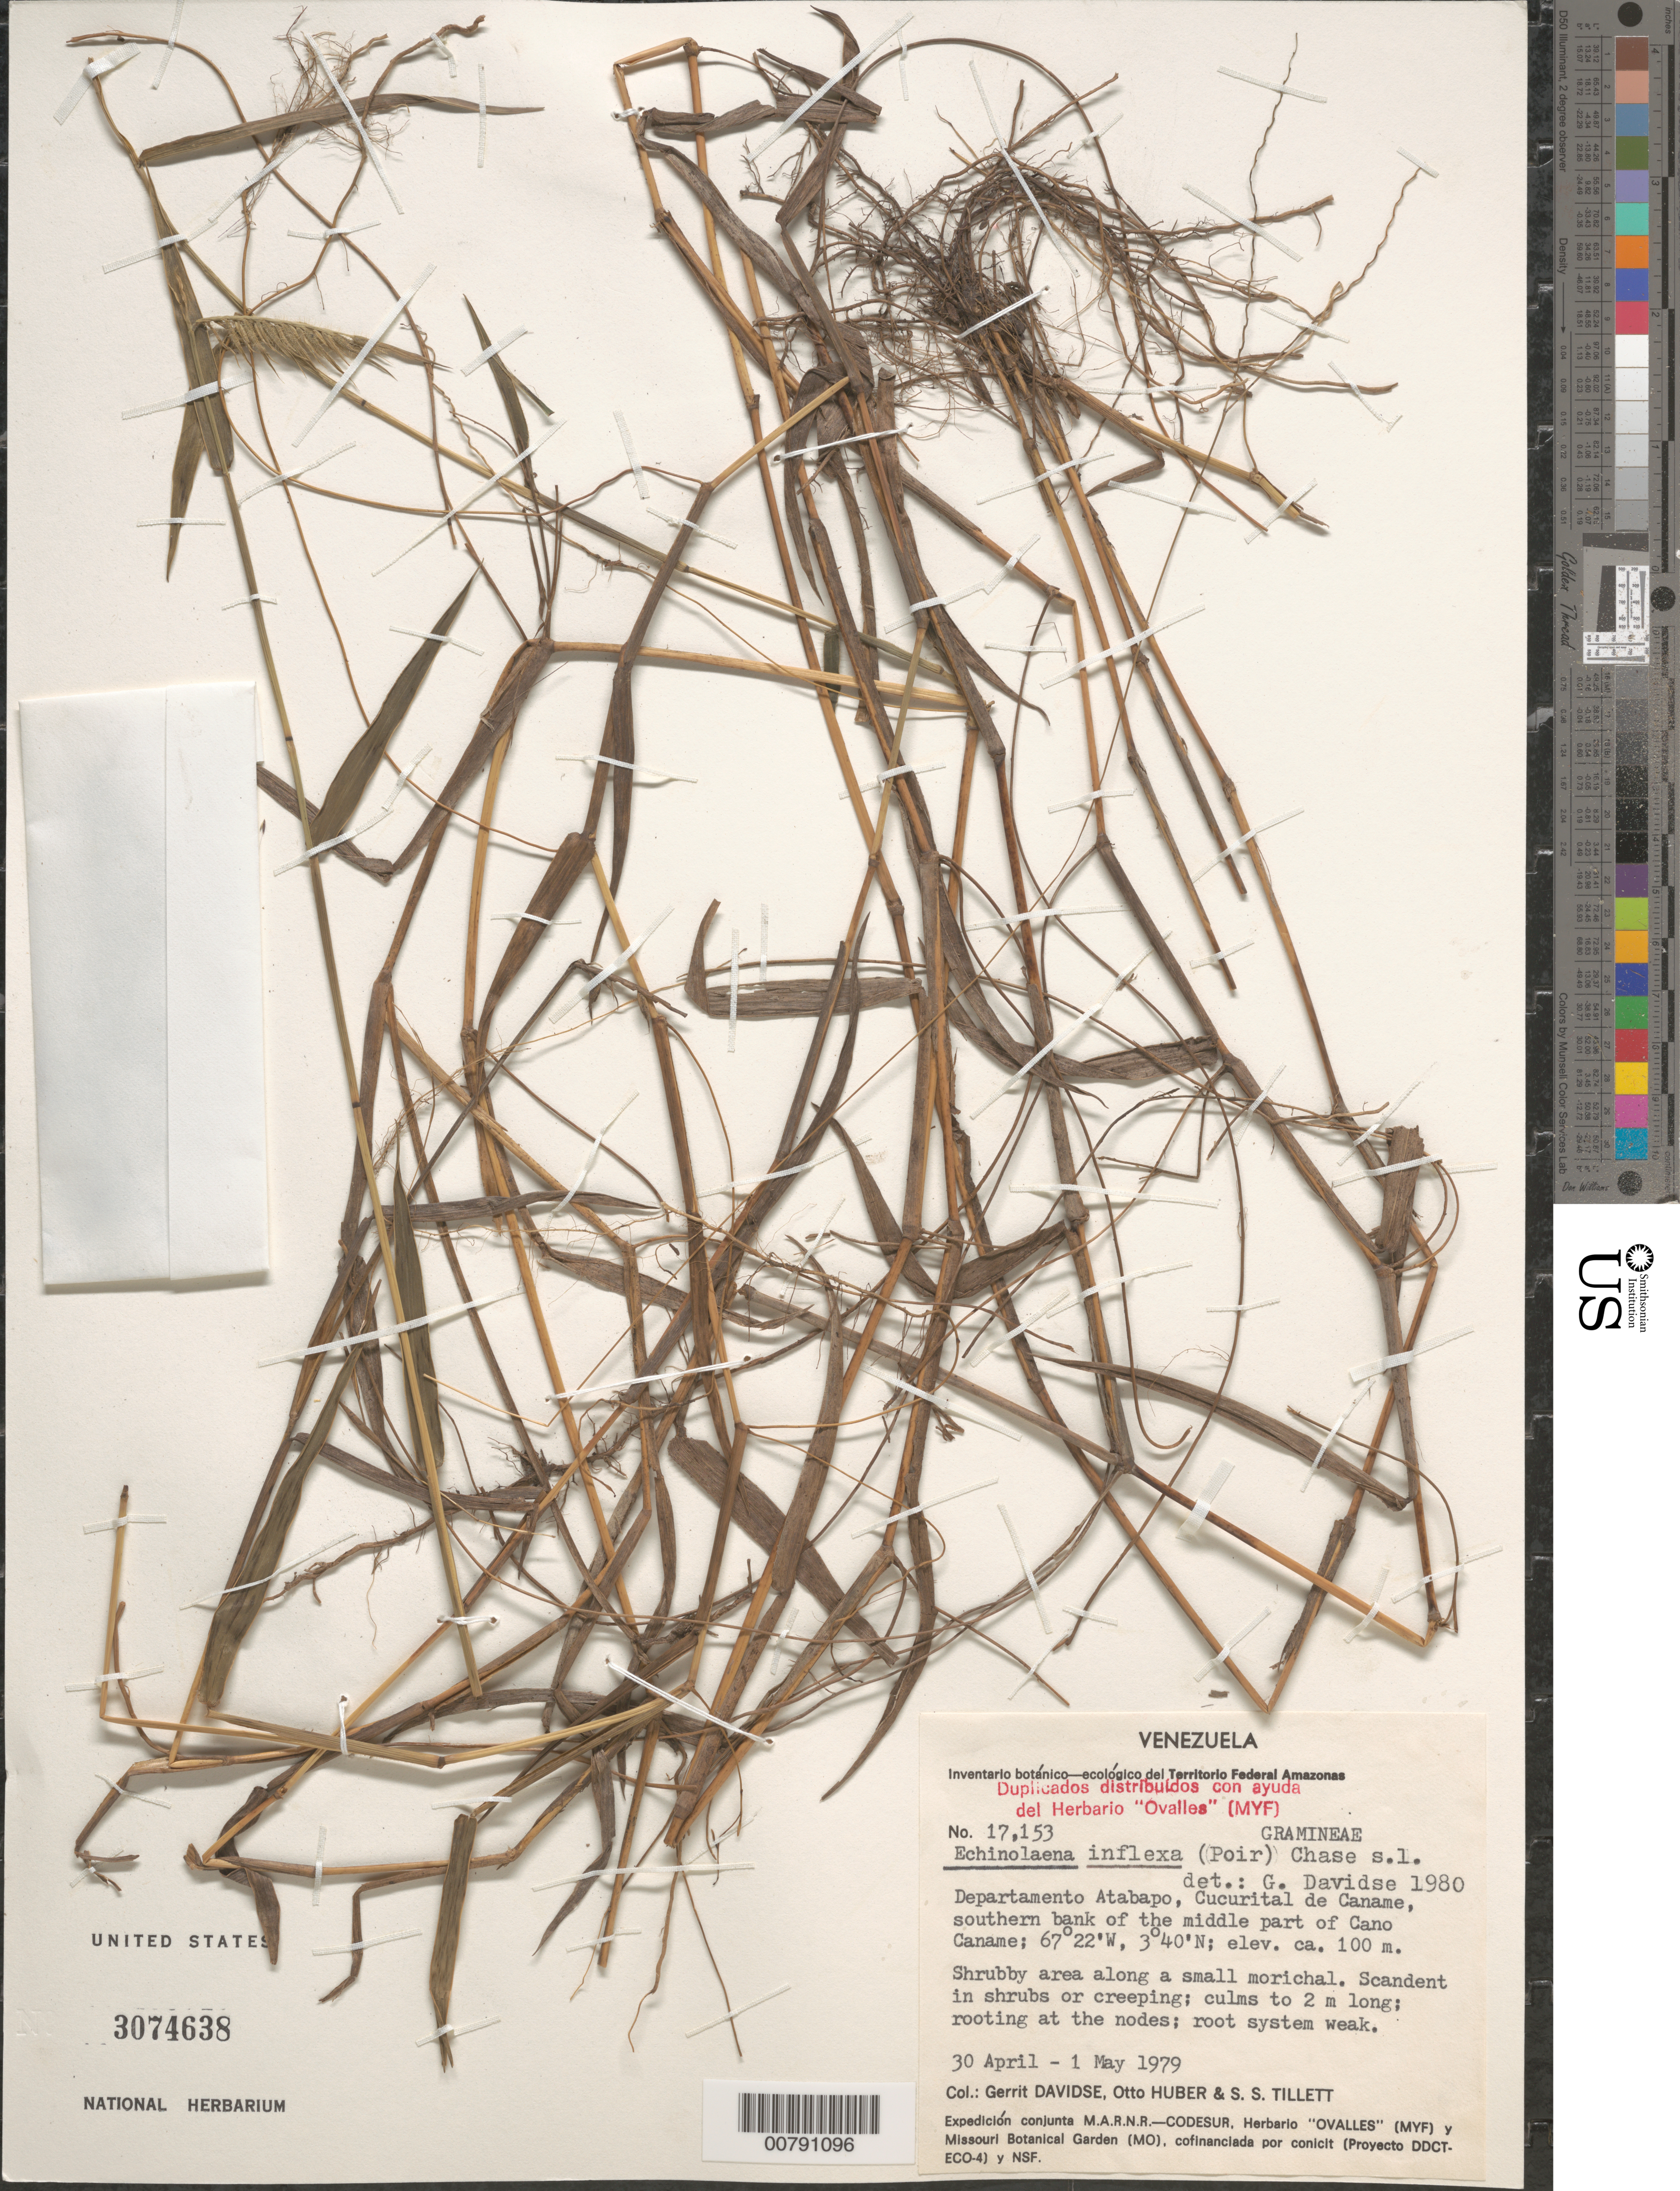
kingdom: Plantae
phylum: Tracheophyta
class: Liliopsida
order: Poales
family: Poaceae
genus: Echinolaena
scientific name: Echinolaena inflexa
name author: (Poir.) Chase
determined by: Davidse, Gerrit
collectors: G. Davidse, O. Huber & S. S. Tillett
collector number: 17153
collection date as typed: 30-Apr-79 to 1-May-79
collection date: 1979-04-30/1979-05-01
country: Venezuela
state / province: Amazonas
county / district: Atabapo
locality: Cucurital de Caname, southern bank of the middle part of Caño Caname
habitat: Shrubby area along a small morichal.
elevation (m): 100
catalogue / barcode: US 3074638